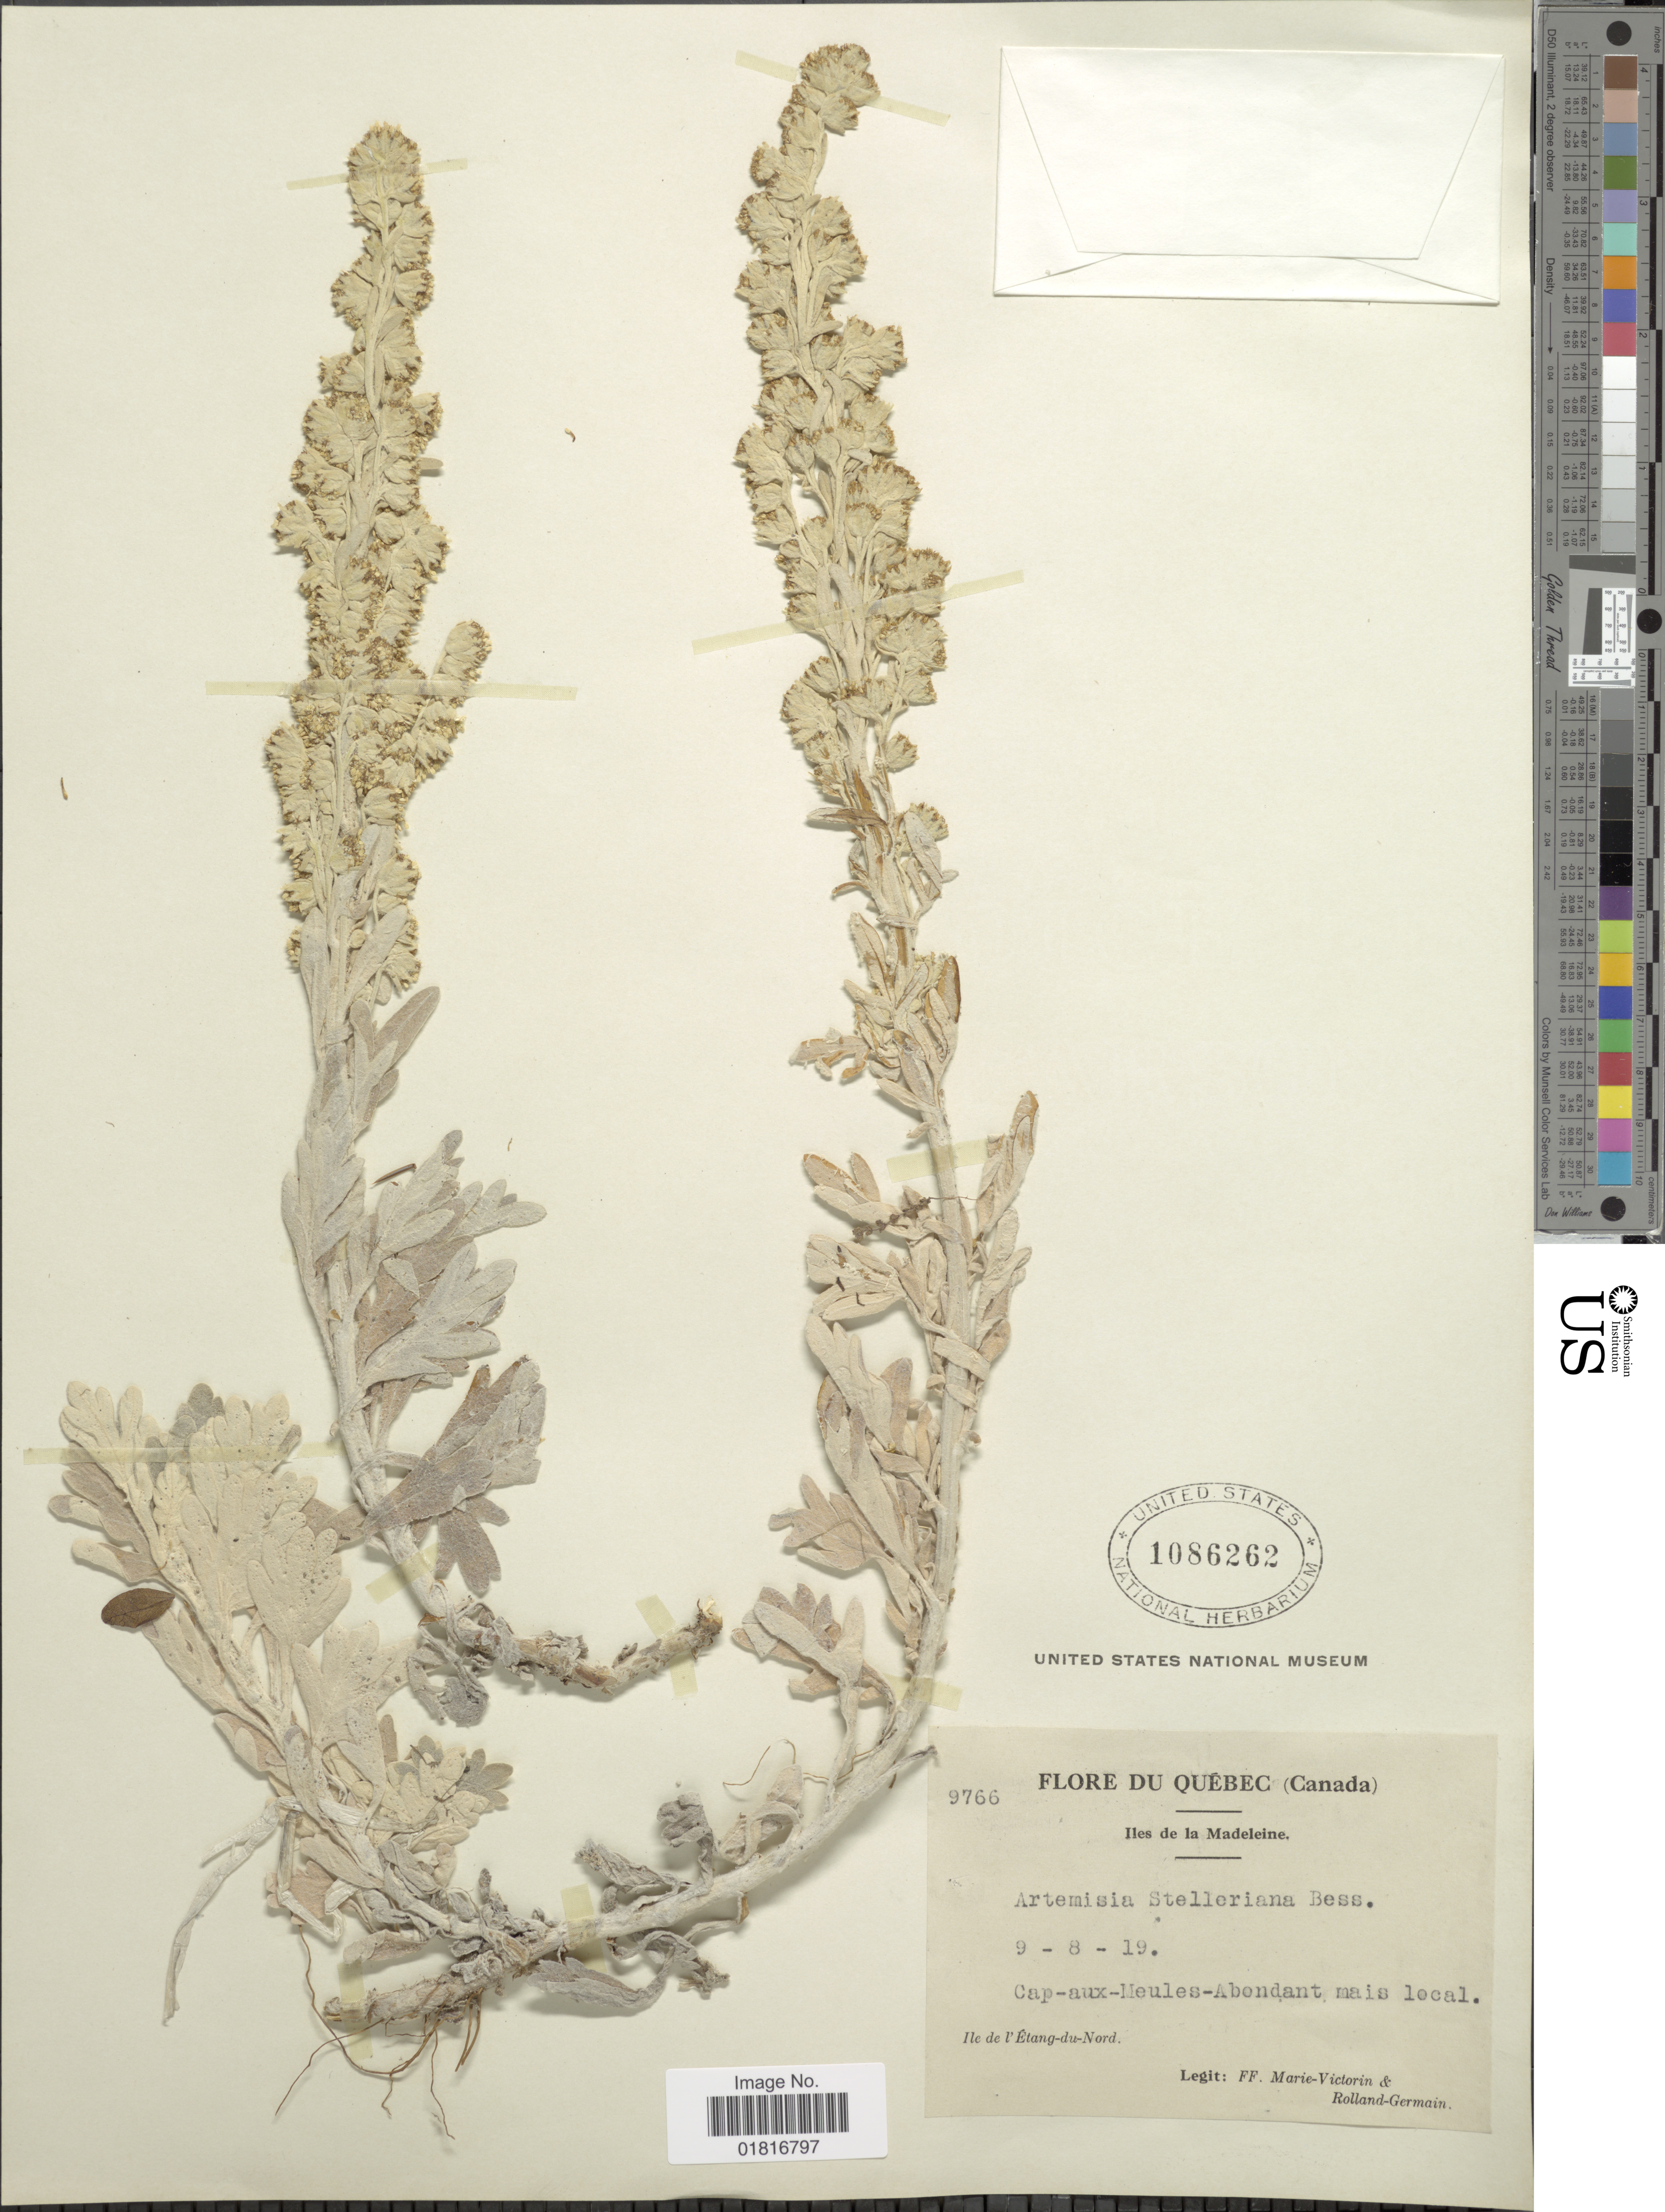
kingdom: Plantae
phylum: Tracheophyta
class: Magnoliopsida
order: Asterales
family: Asteraceae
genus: Artemisia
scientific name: Artemisia stelleriana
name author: Besser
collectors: Fr. Marie-Victorin & Rolland-Germain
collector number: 9766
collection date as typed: Transcribed d/m/y: 9/8/19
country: Canada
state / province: Quebec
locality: Iles de la Madeleine, Cap-aux-Meules-Abondant mais local, Ile de l'Étang-du-Nord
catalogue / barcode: US 1086262